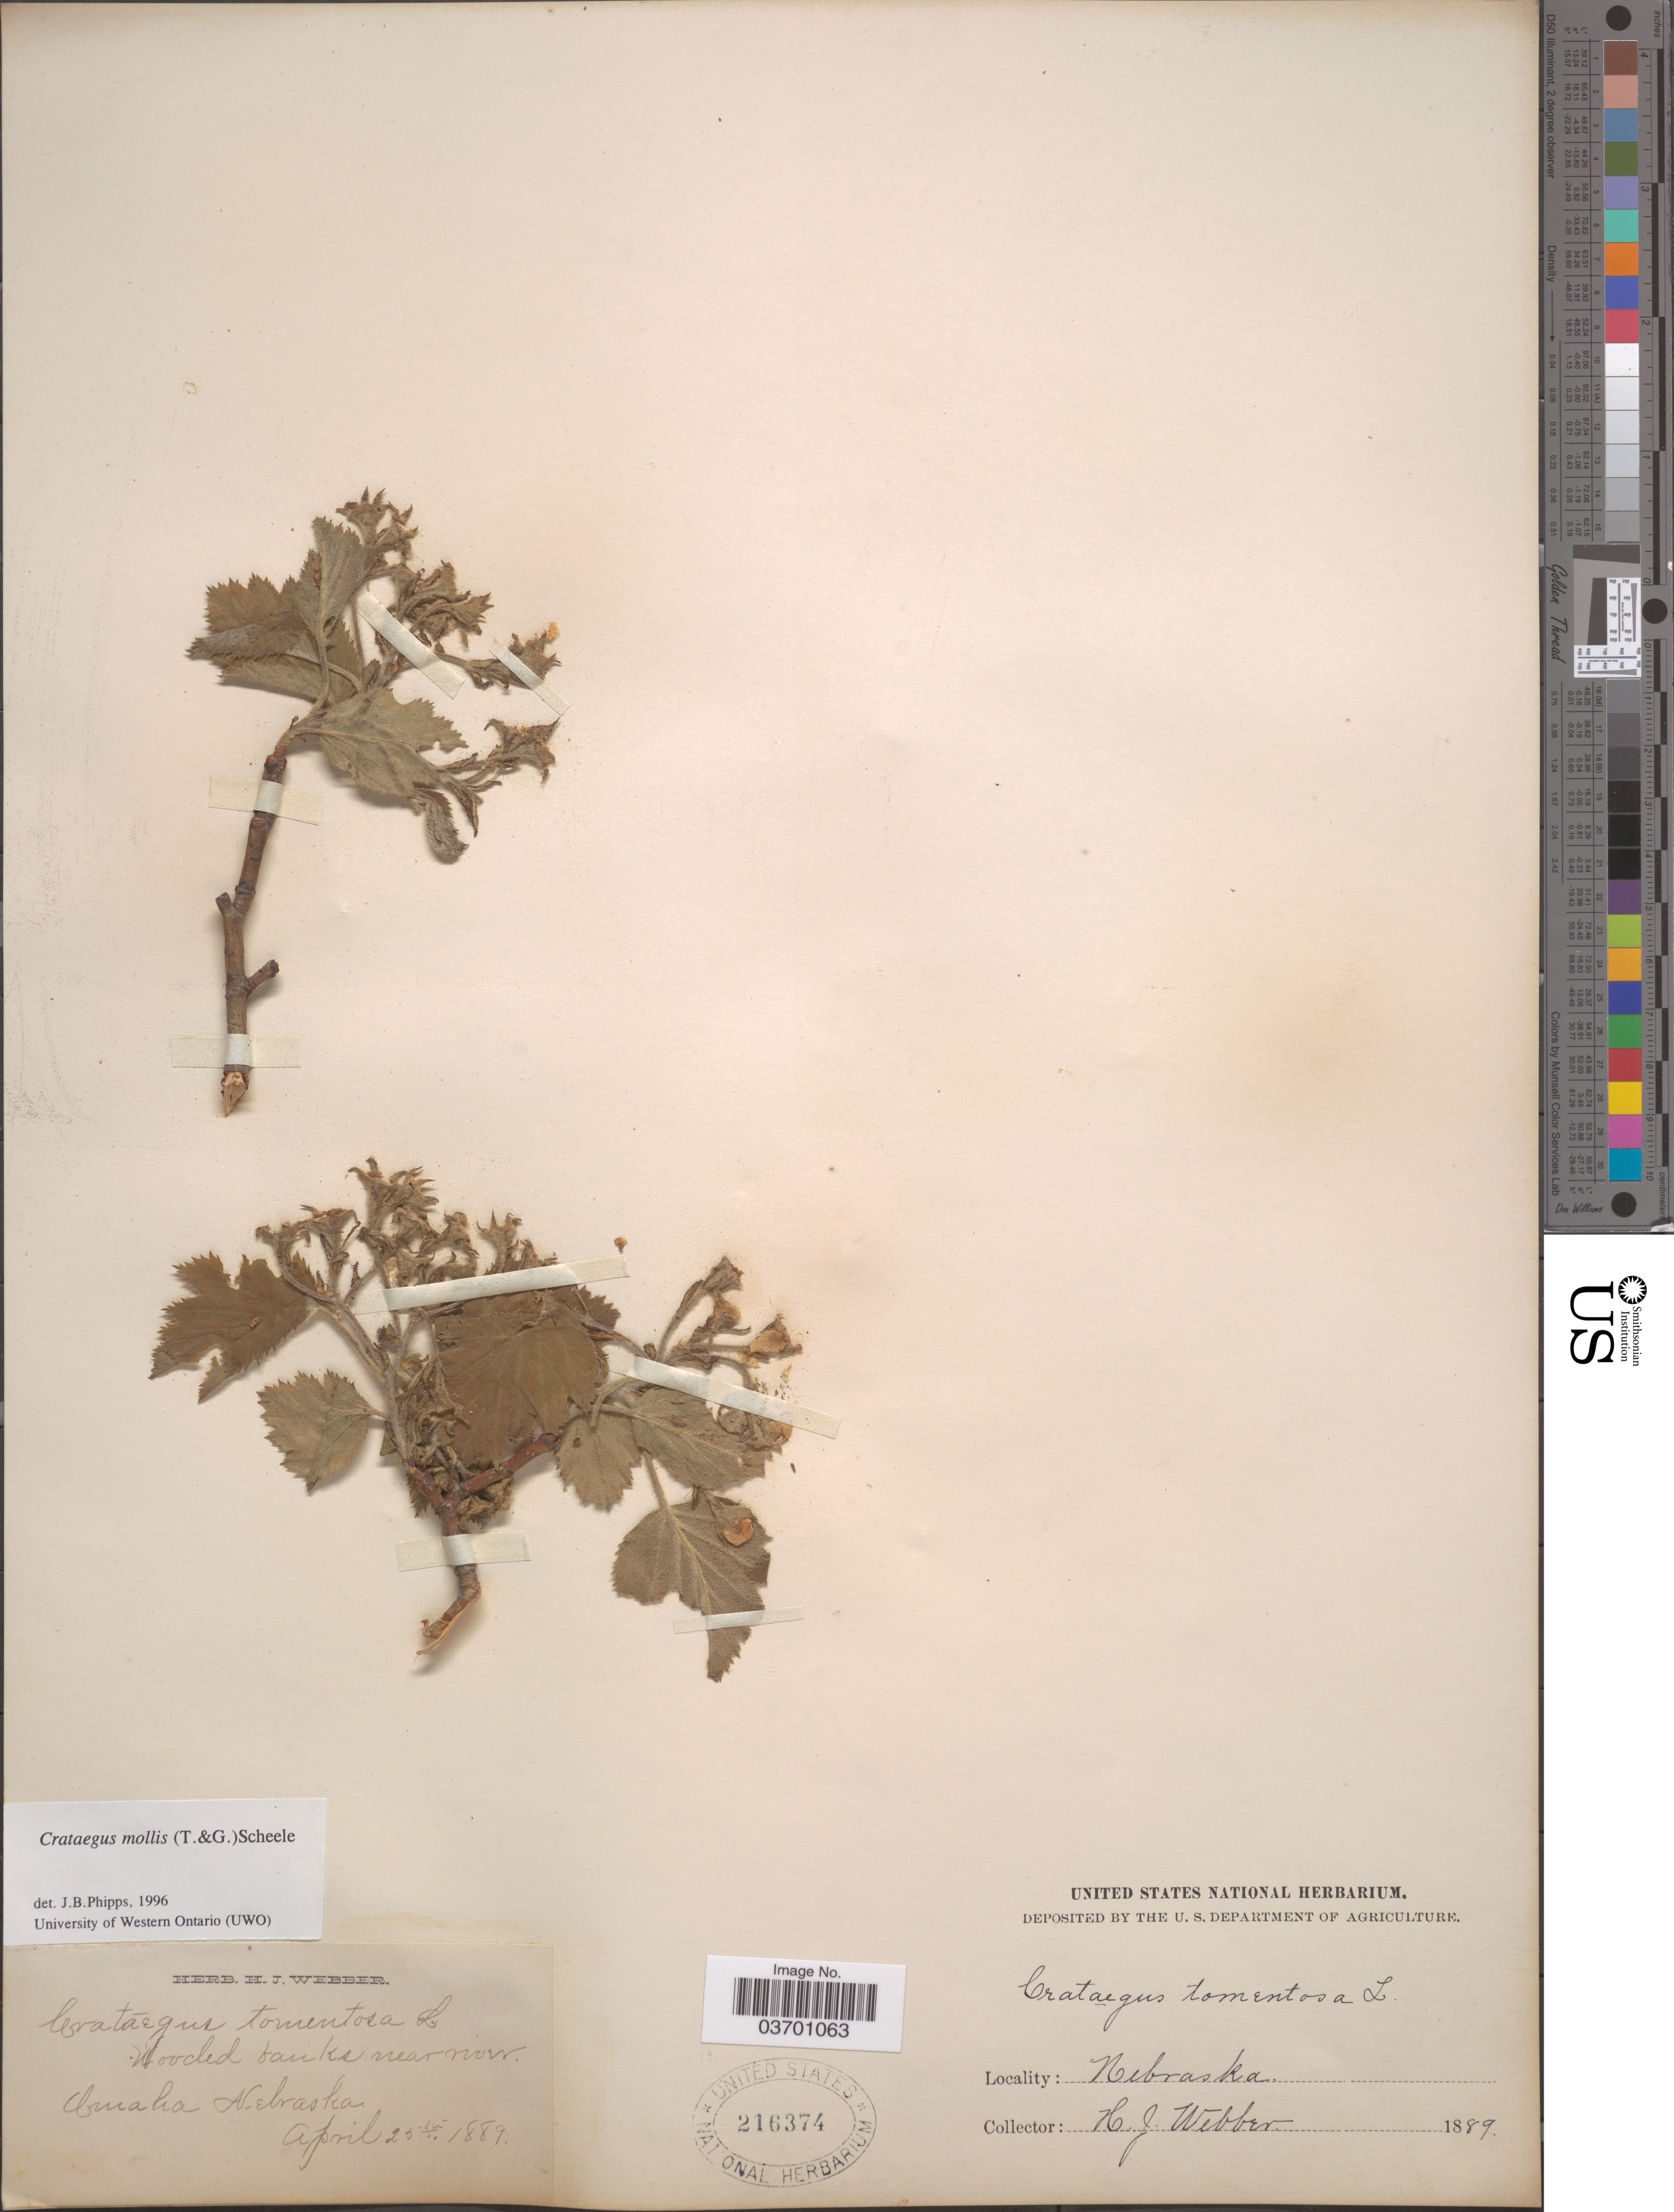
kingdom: Plantae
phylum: Tracheophyta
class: Magnoliopsida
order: Rosales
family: Rosaceae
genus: Crataegus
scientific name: Crataegus mollis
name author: (Torr. & A. Gray) Scheele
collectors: H. Webber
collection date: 1889-04-25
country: United States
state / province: Nebraska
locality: Wooded banks near river Omaha.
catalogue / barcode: US 216374